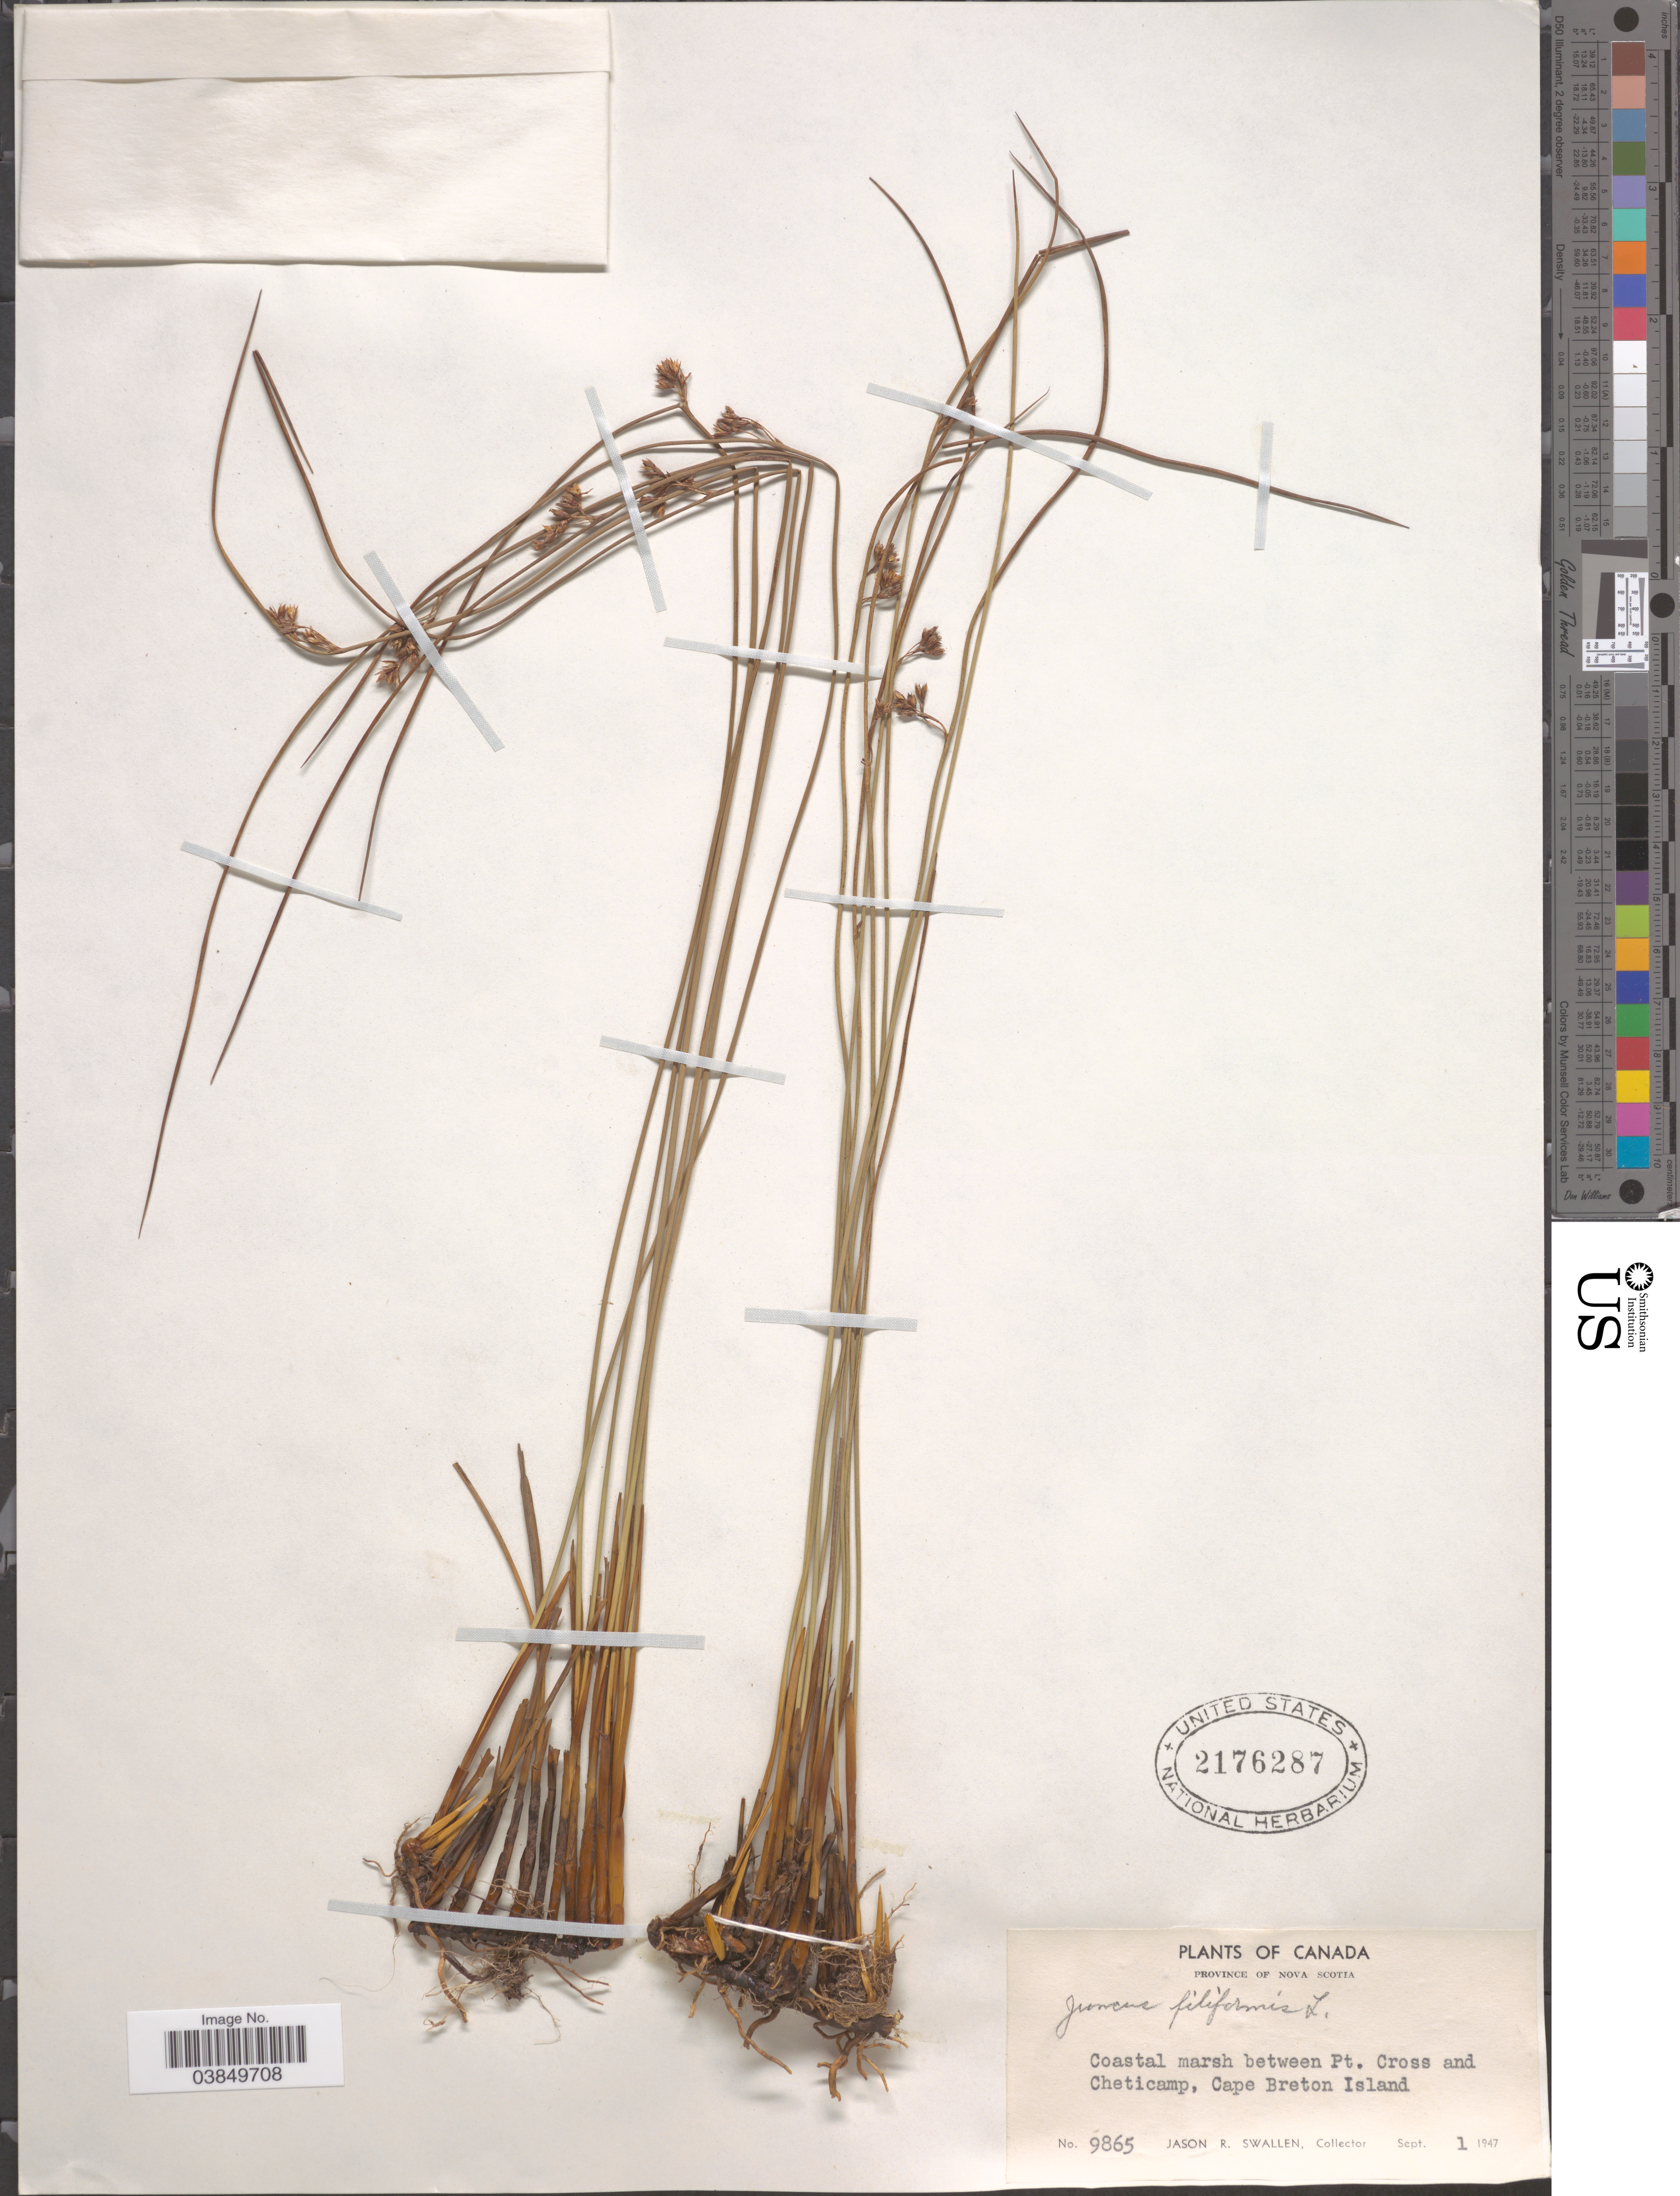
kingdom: Plantae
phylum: Tracheophyta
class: Liliopsida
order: Poales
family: Juncaceae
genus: Juncus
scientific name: Juncus balticus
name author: Willd.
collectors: J. R. Swallen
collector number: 9865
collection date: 1947-09-01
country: Canada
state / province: Nova Scotia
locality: Coastal marsh between Pt. Cross and Cheticamp, Cape Breton Island.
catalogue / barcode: US 2176287